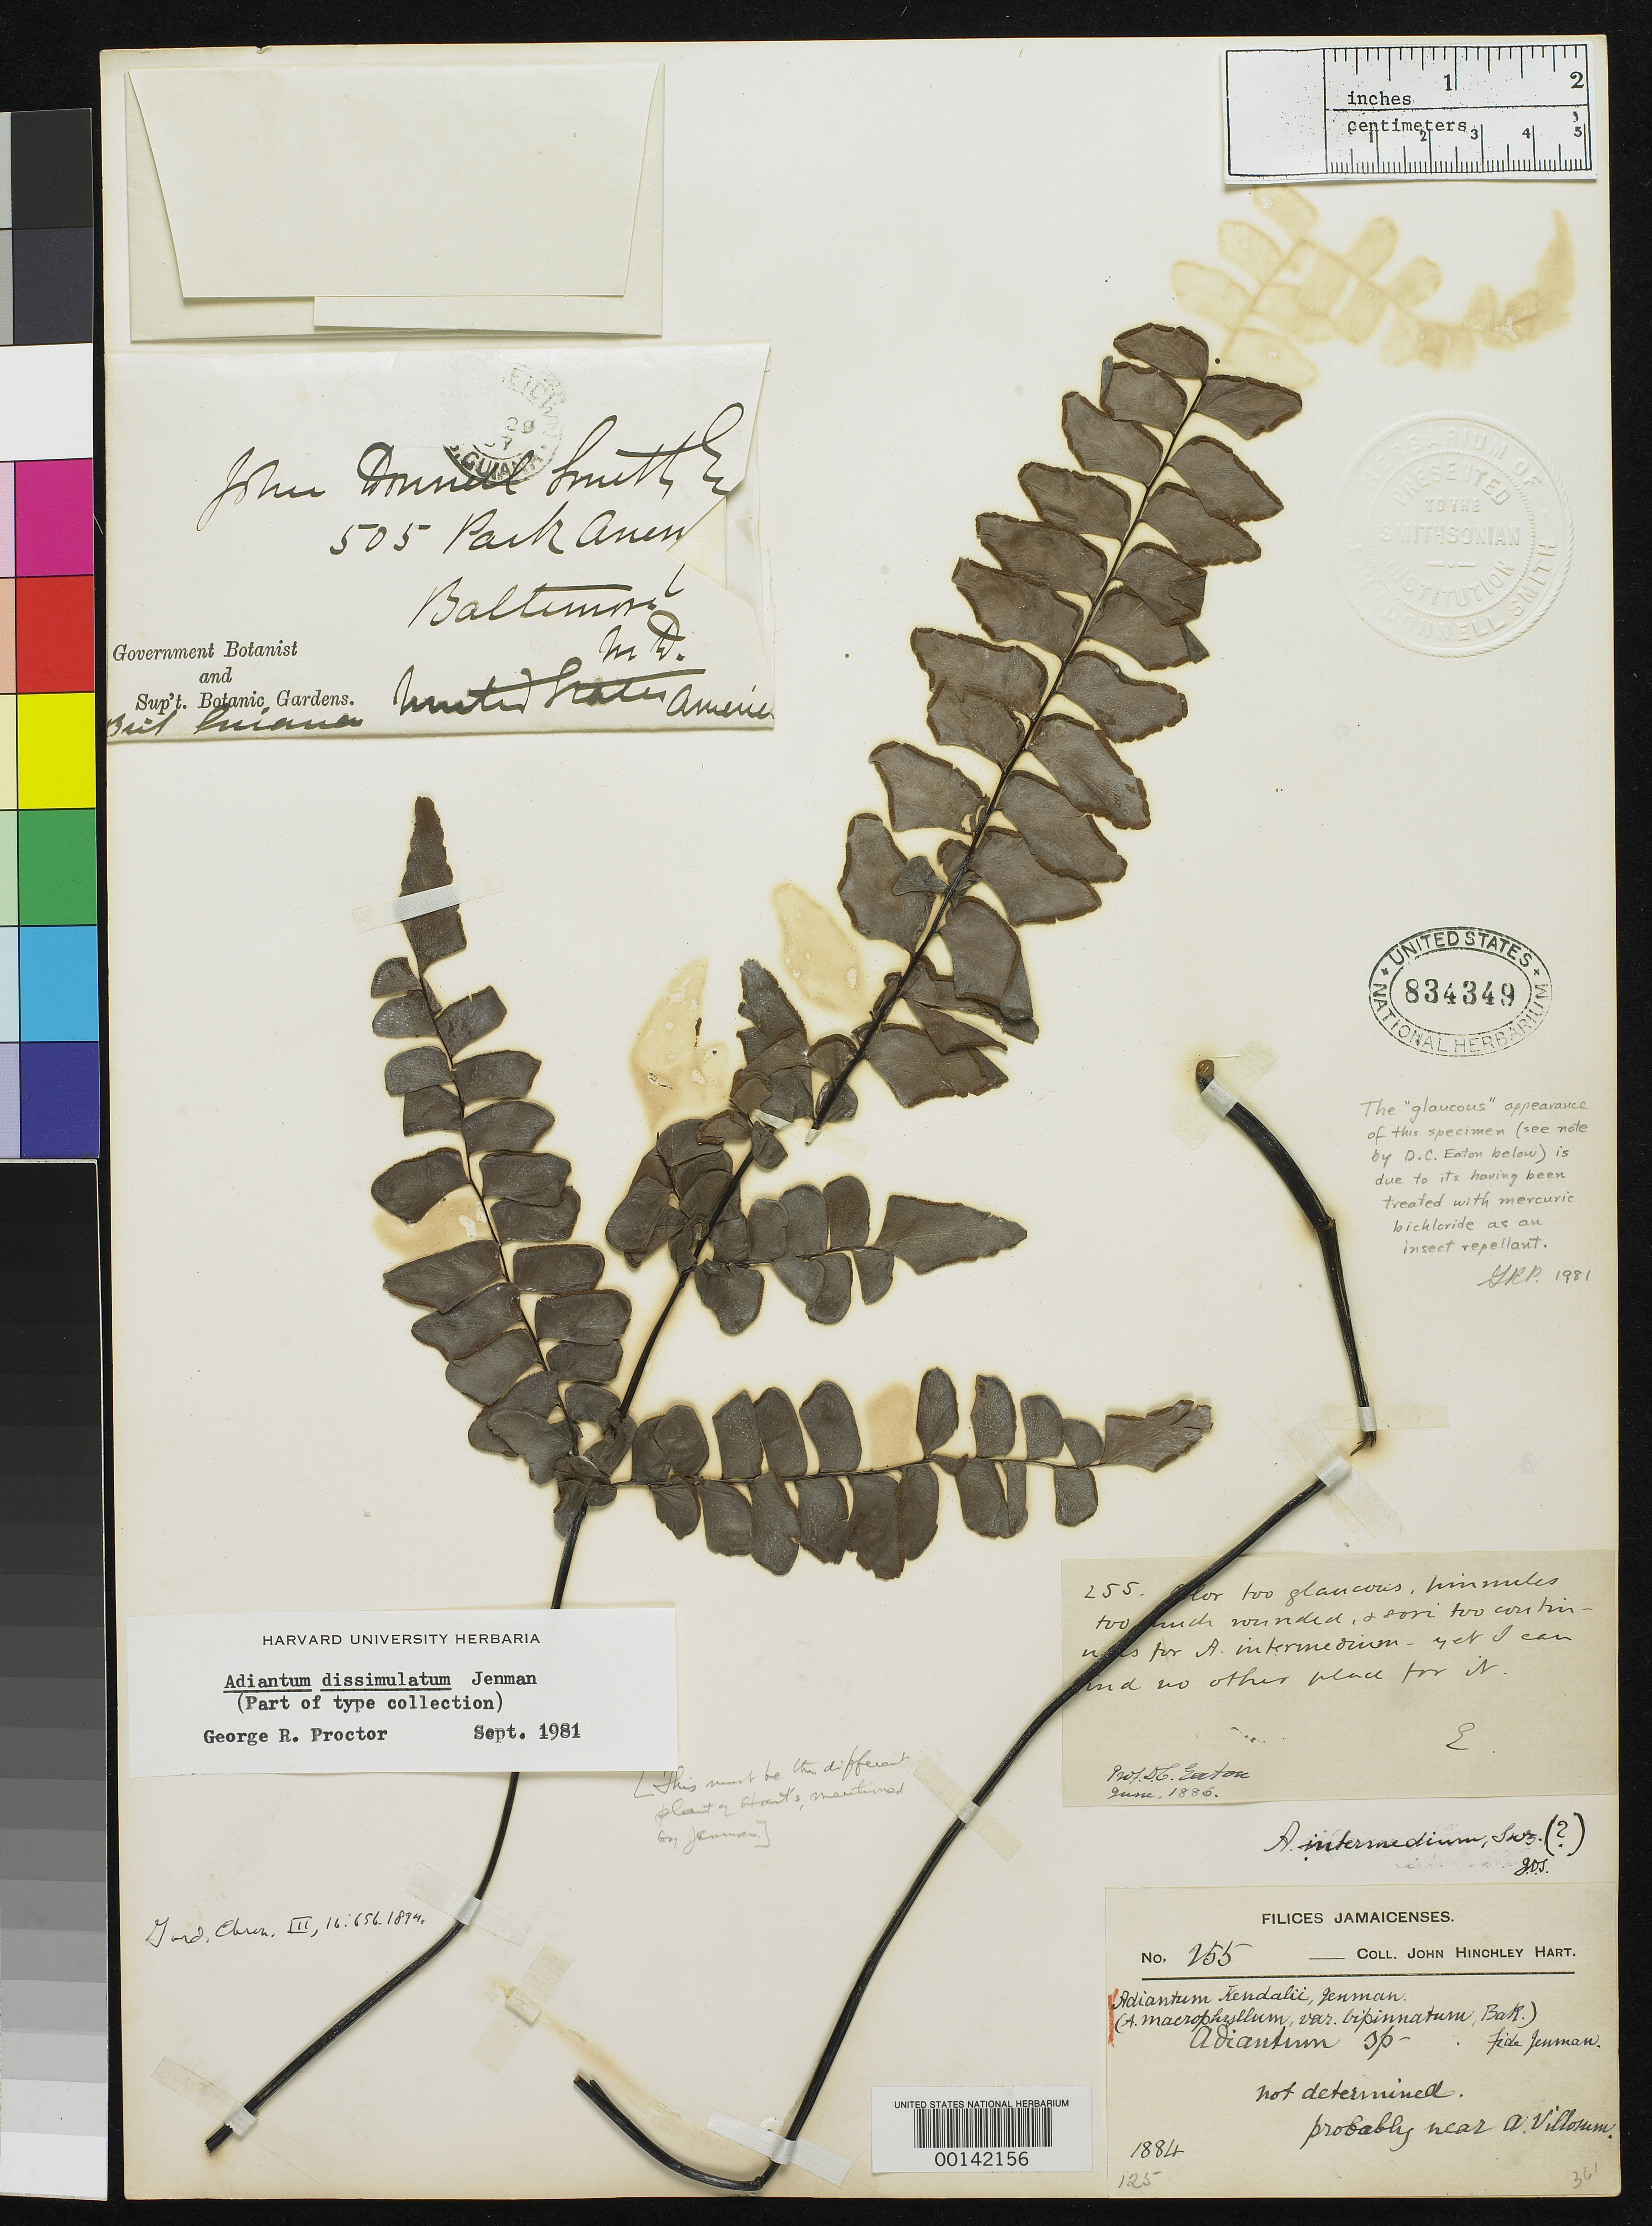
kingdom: Plantae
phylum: Tracheophyta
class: Polypodiopsida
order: Polypodiales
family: Pteridaceae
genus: Adiantum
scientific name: Adiantum dissimulatum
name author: Jenman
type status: Isotype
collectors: J. H. Hart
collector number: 255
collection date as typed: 1884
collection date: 1884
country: Jamaica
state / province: Clarendon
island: Greater Antilles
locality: Bull Head; alt. 3000 ft.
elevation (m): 914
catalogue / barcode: US 834349